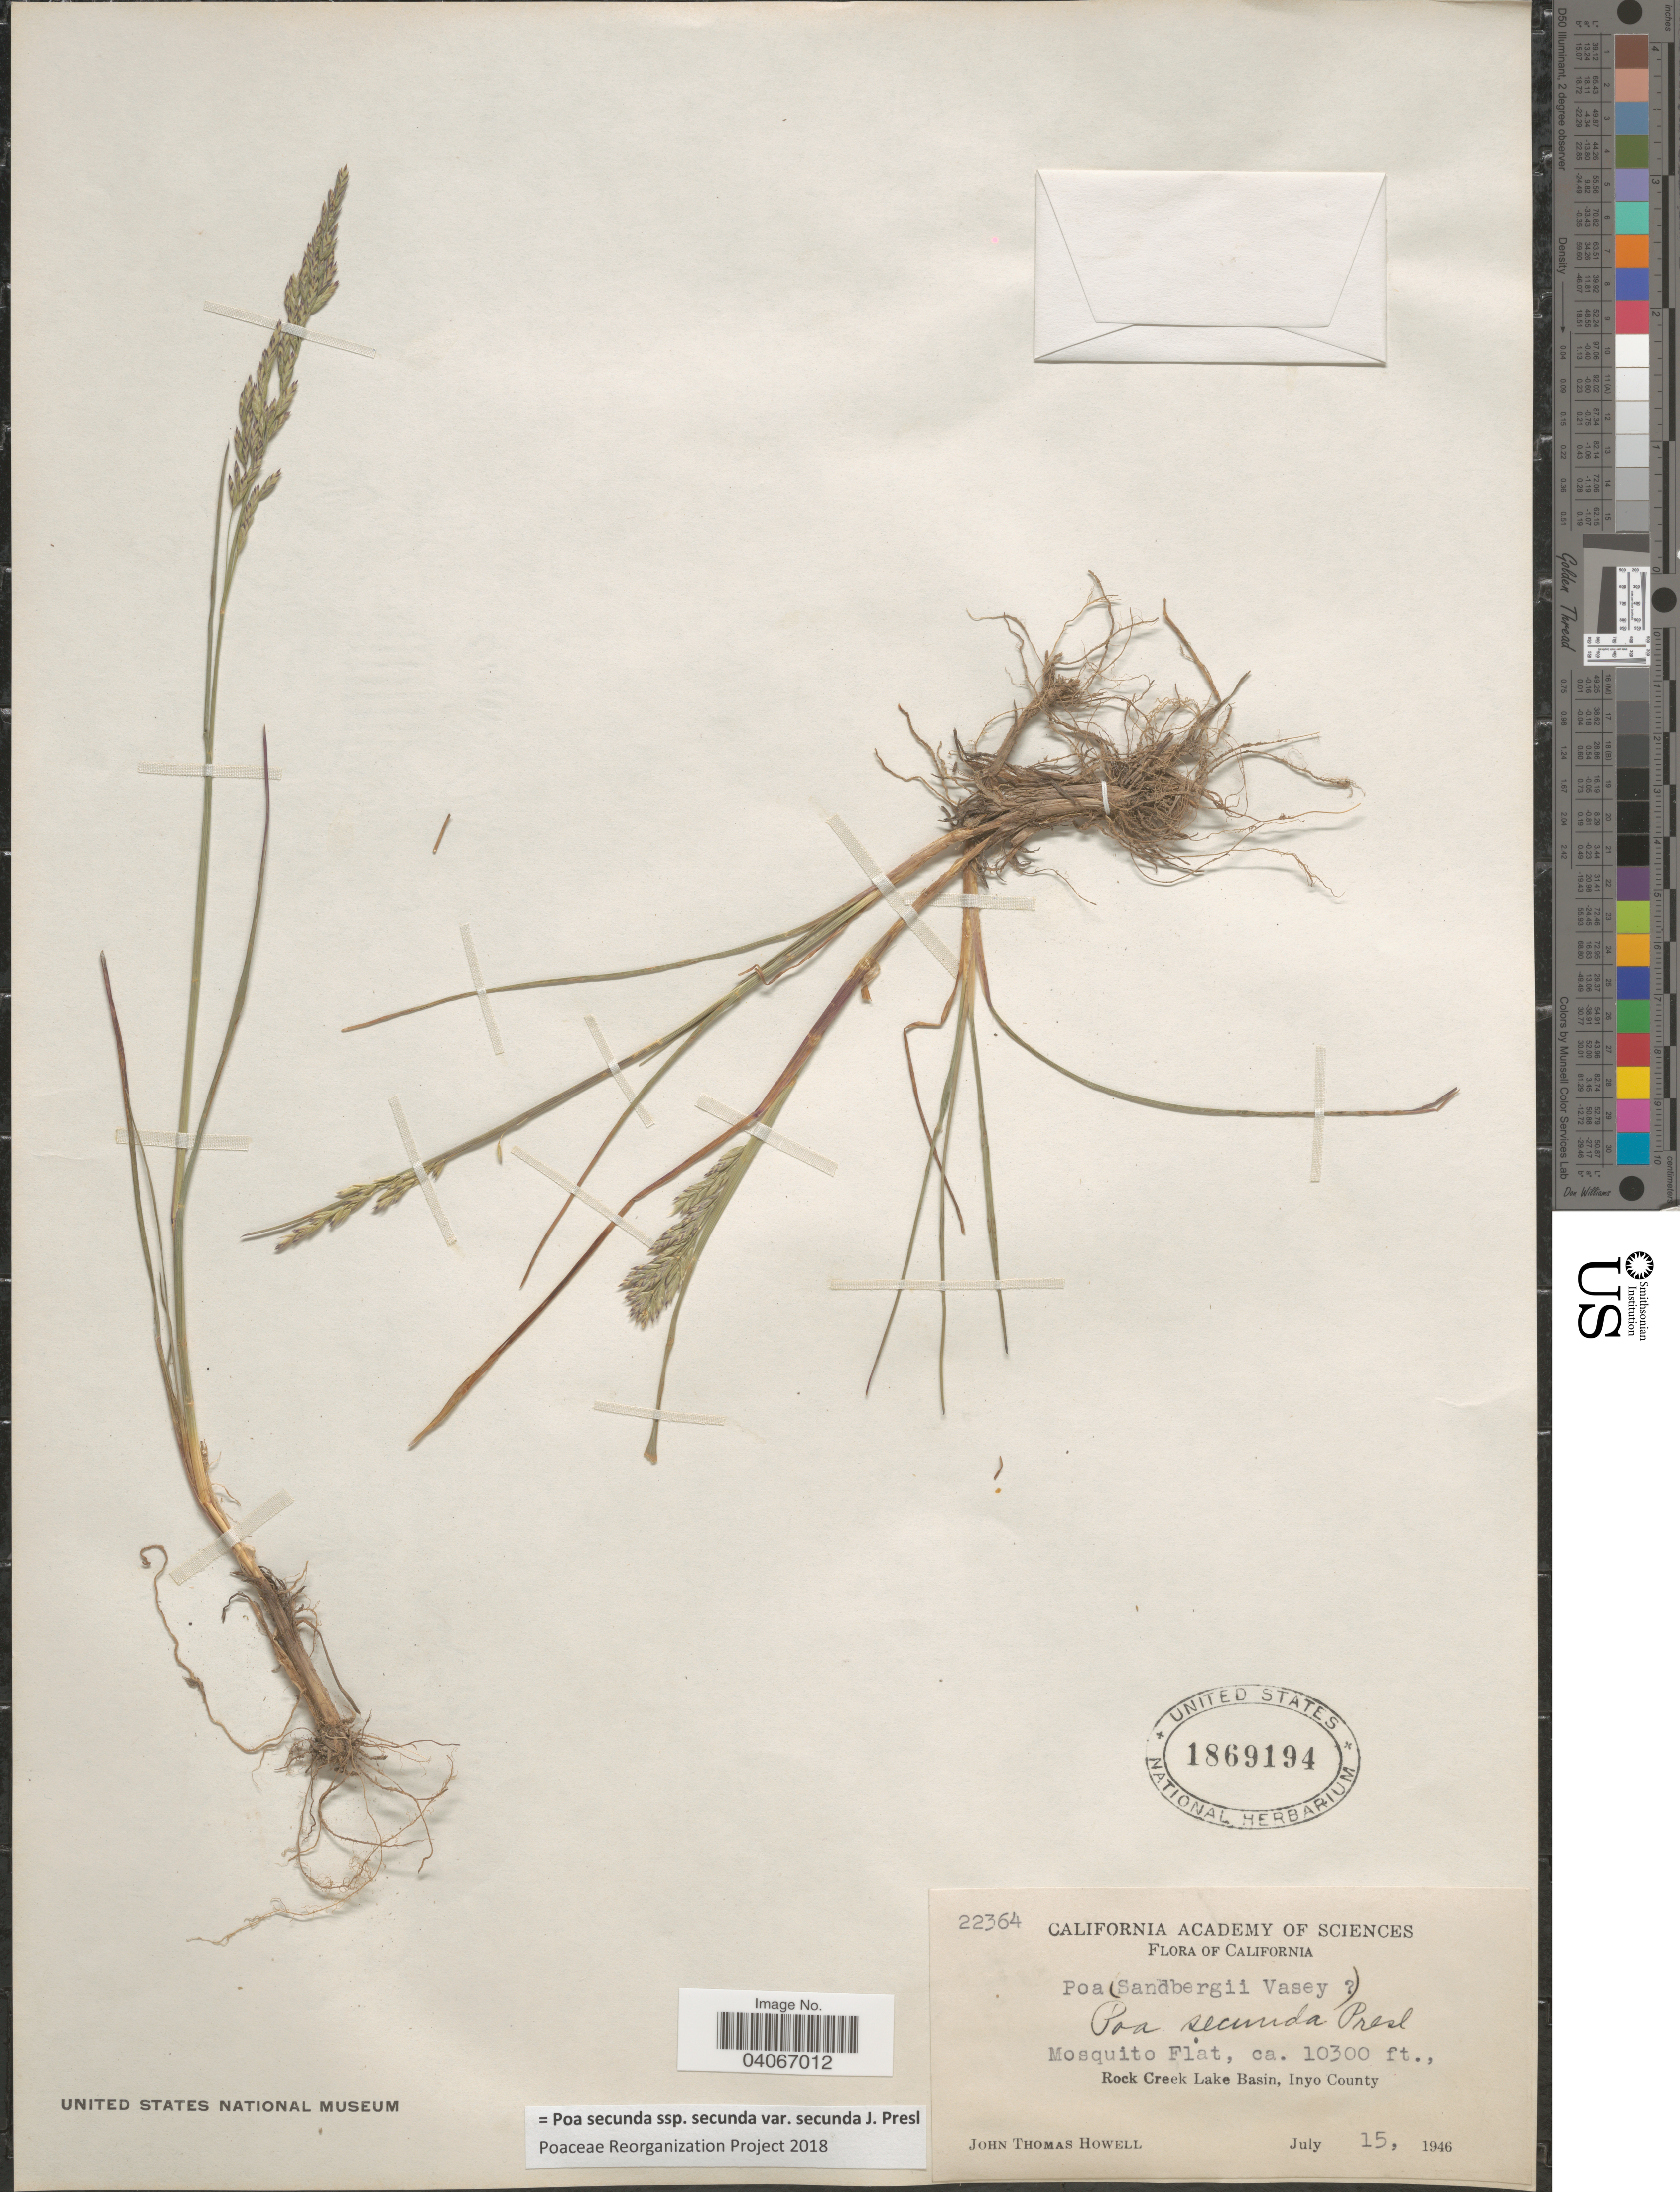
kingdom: Plantae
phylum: Tracheophyta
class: Liliopsida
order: Poales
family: Poaceae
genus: Poa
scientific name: Poa secunda subsp. secunda var. secunda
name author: J. Presl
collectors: J. T. Howell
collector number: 22364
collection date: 1946-07-15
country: United States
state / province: California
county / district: Inyo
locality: Mosquito Flat. Rock Creek Lake Basin, Inyo County.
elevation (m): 3139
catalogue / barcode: US 1869194